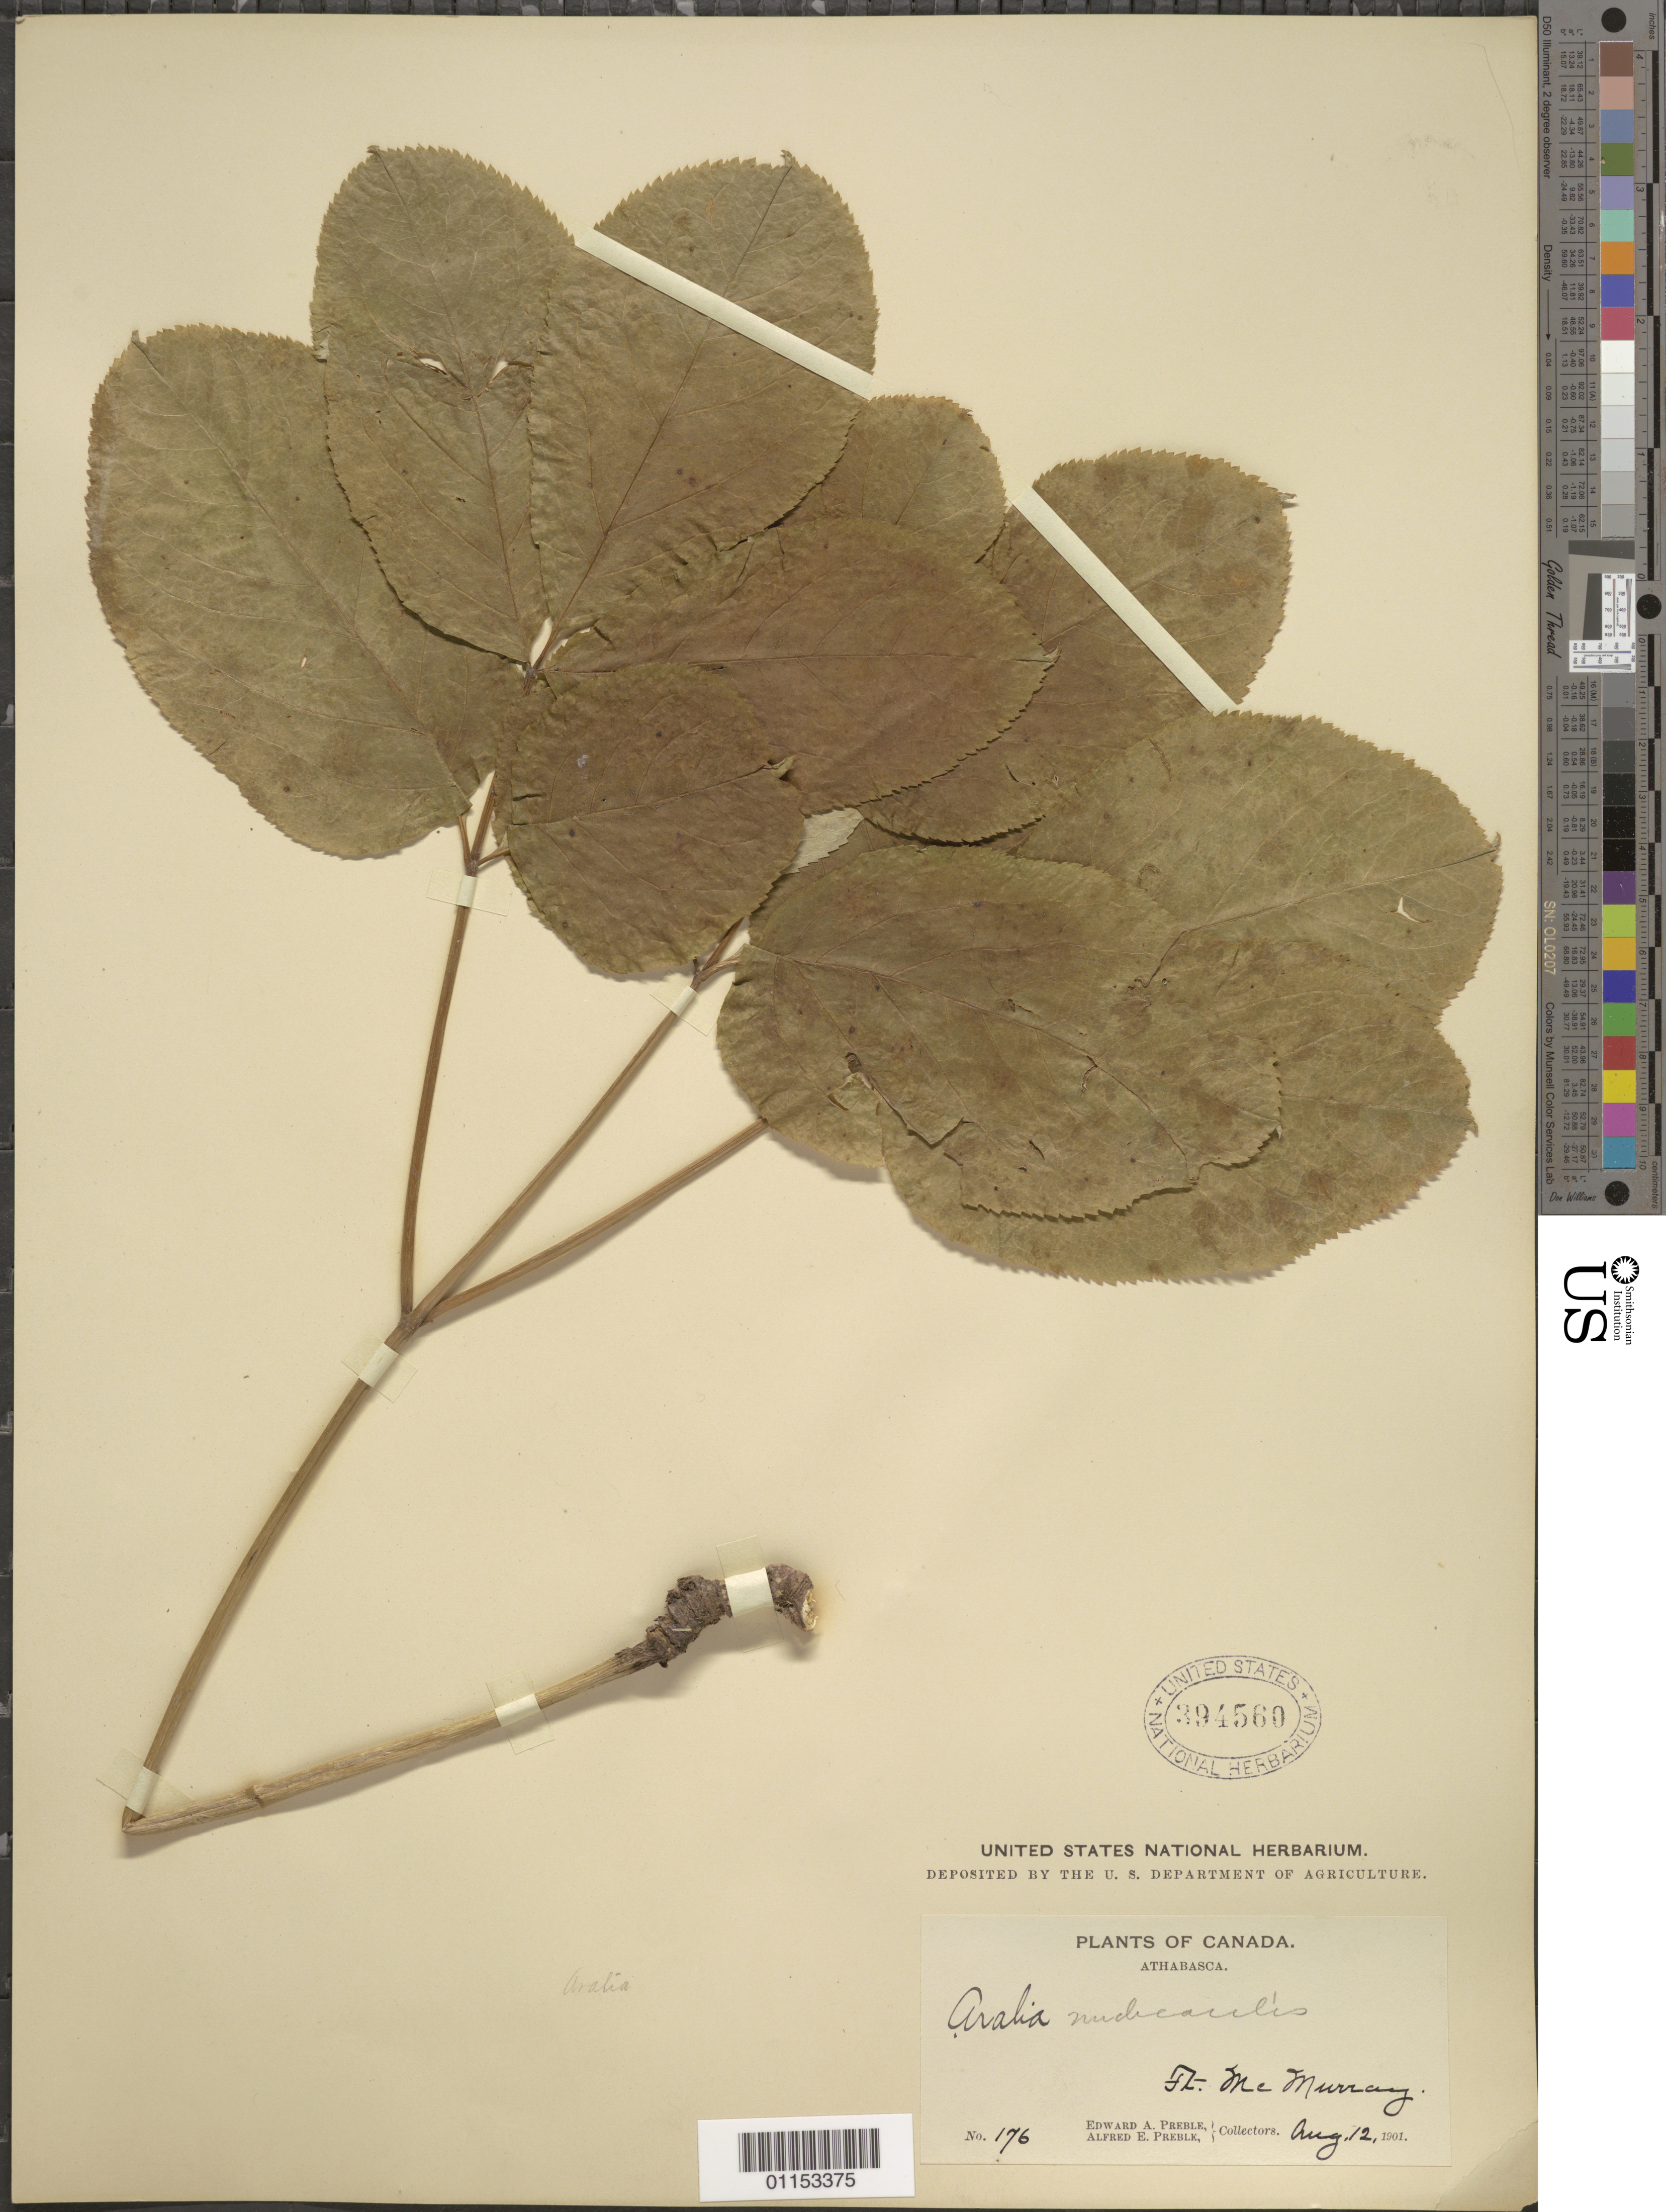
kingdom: Plantae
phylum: Tracheophyta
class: Magnoliopsida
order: Apiales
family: Araliaceae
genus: Aralia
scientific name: Aralia nudicaulis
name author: L.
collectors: E. Preble & A. Preble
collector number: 176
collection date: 1901-08-12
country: Canada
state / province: Alberta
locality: Athabasca.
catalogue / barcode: US 394560